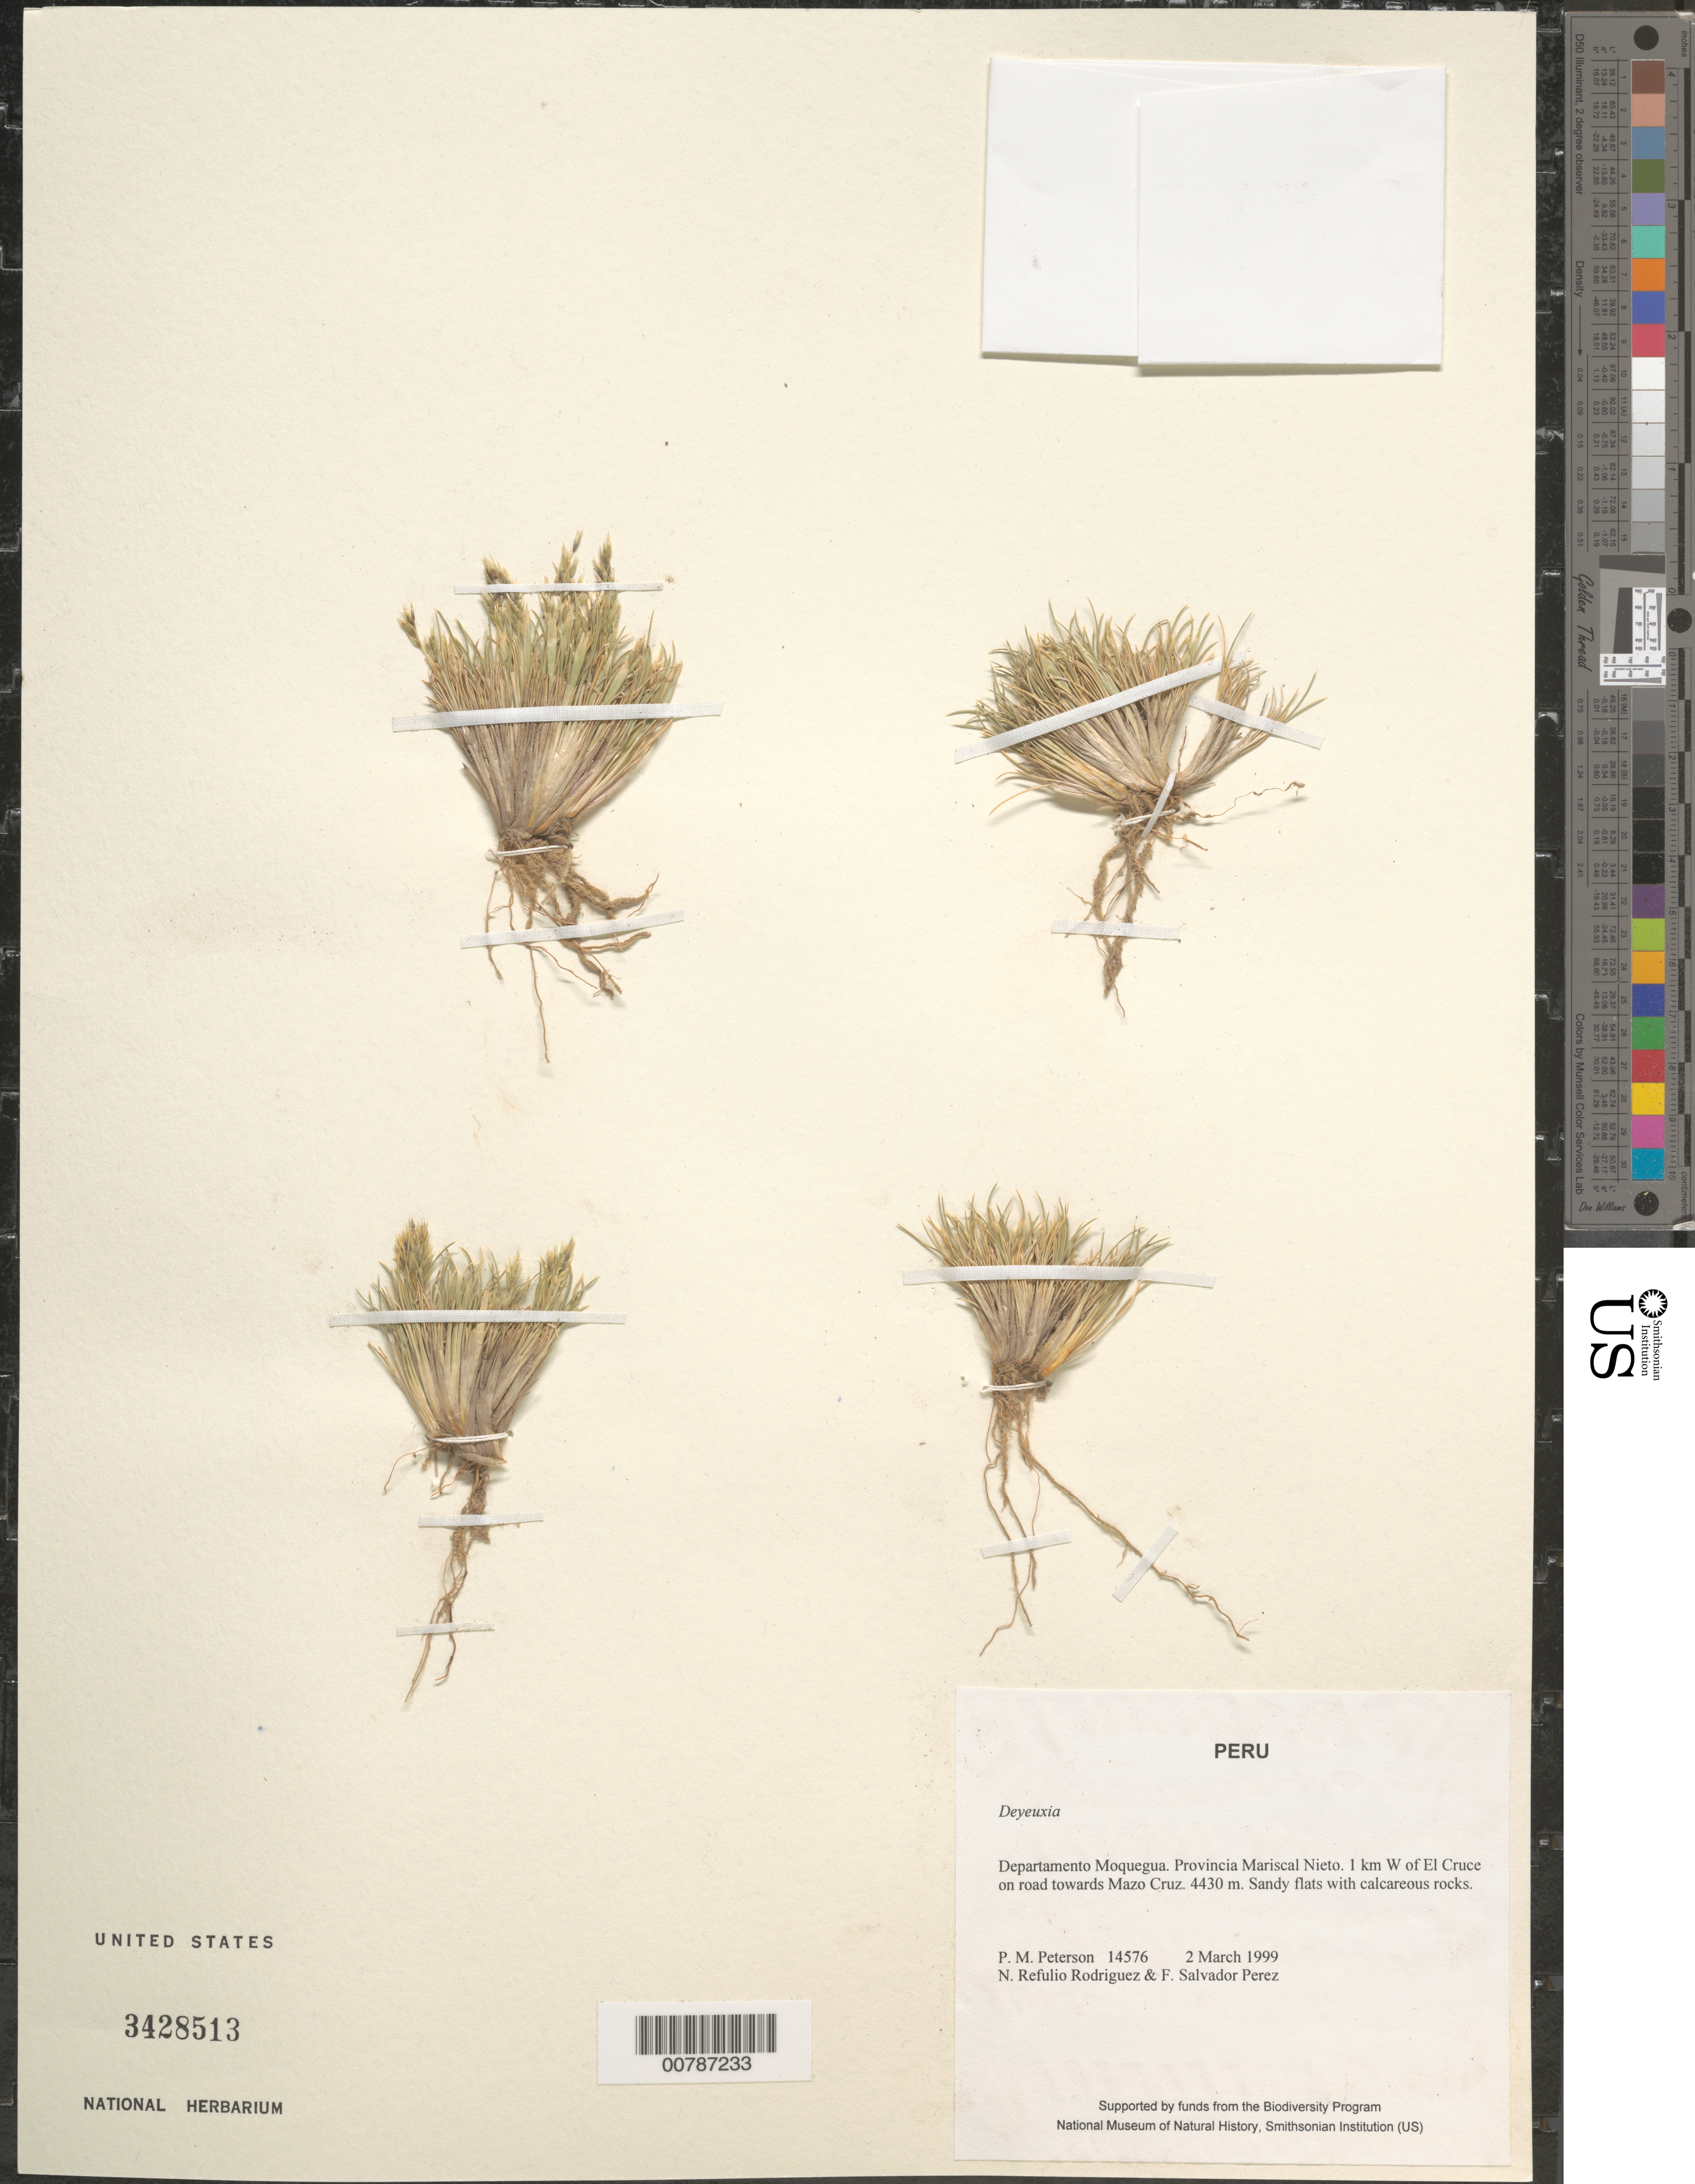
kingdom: Plantae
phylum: Tracheophyta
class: Liliopsida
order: Poales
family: Poaceae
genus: Calamagrostis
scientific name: Calamagrostis sp.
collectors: P. M. Peterson, N. Refulio-Rodríguez & F. Salvador Perez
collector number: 14576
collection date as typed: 02 Mar 1999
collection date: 1999-03-02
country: Peru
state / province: Moquegua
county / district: Mariscal Nieto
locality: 1 km W of El Cruce on road towards Mazo Cruz.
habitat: Sandy flats with calcareous rocks.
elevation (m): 4430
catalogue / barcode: US 3428513